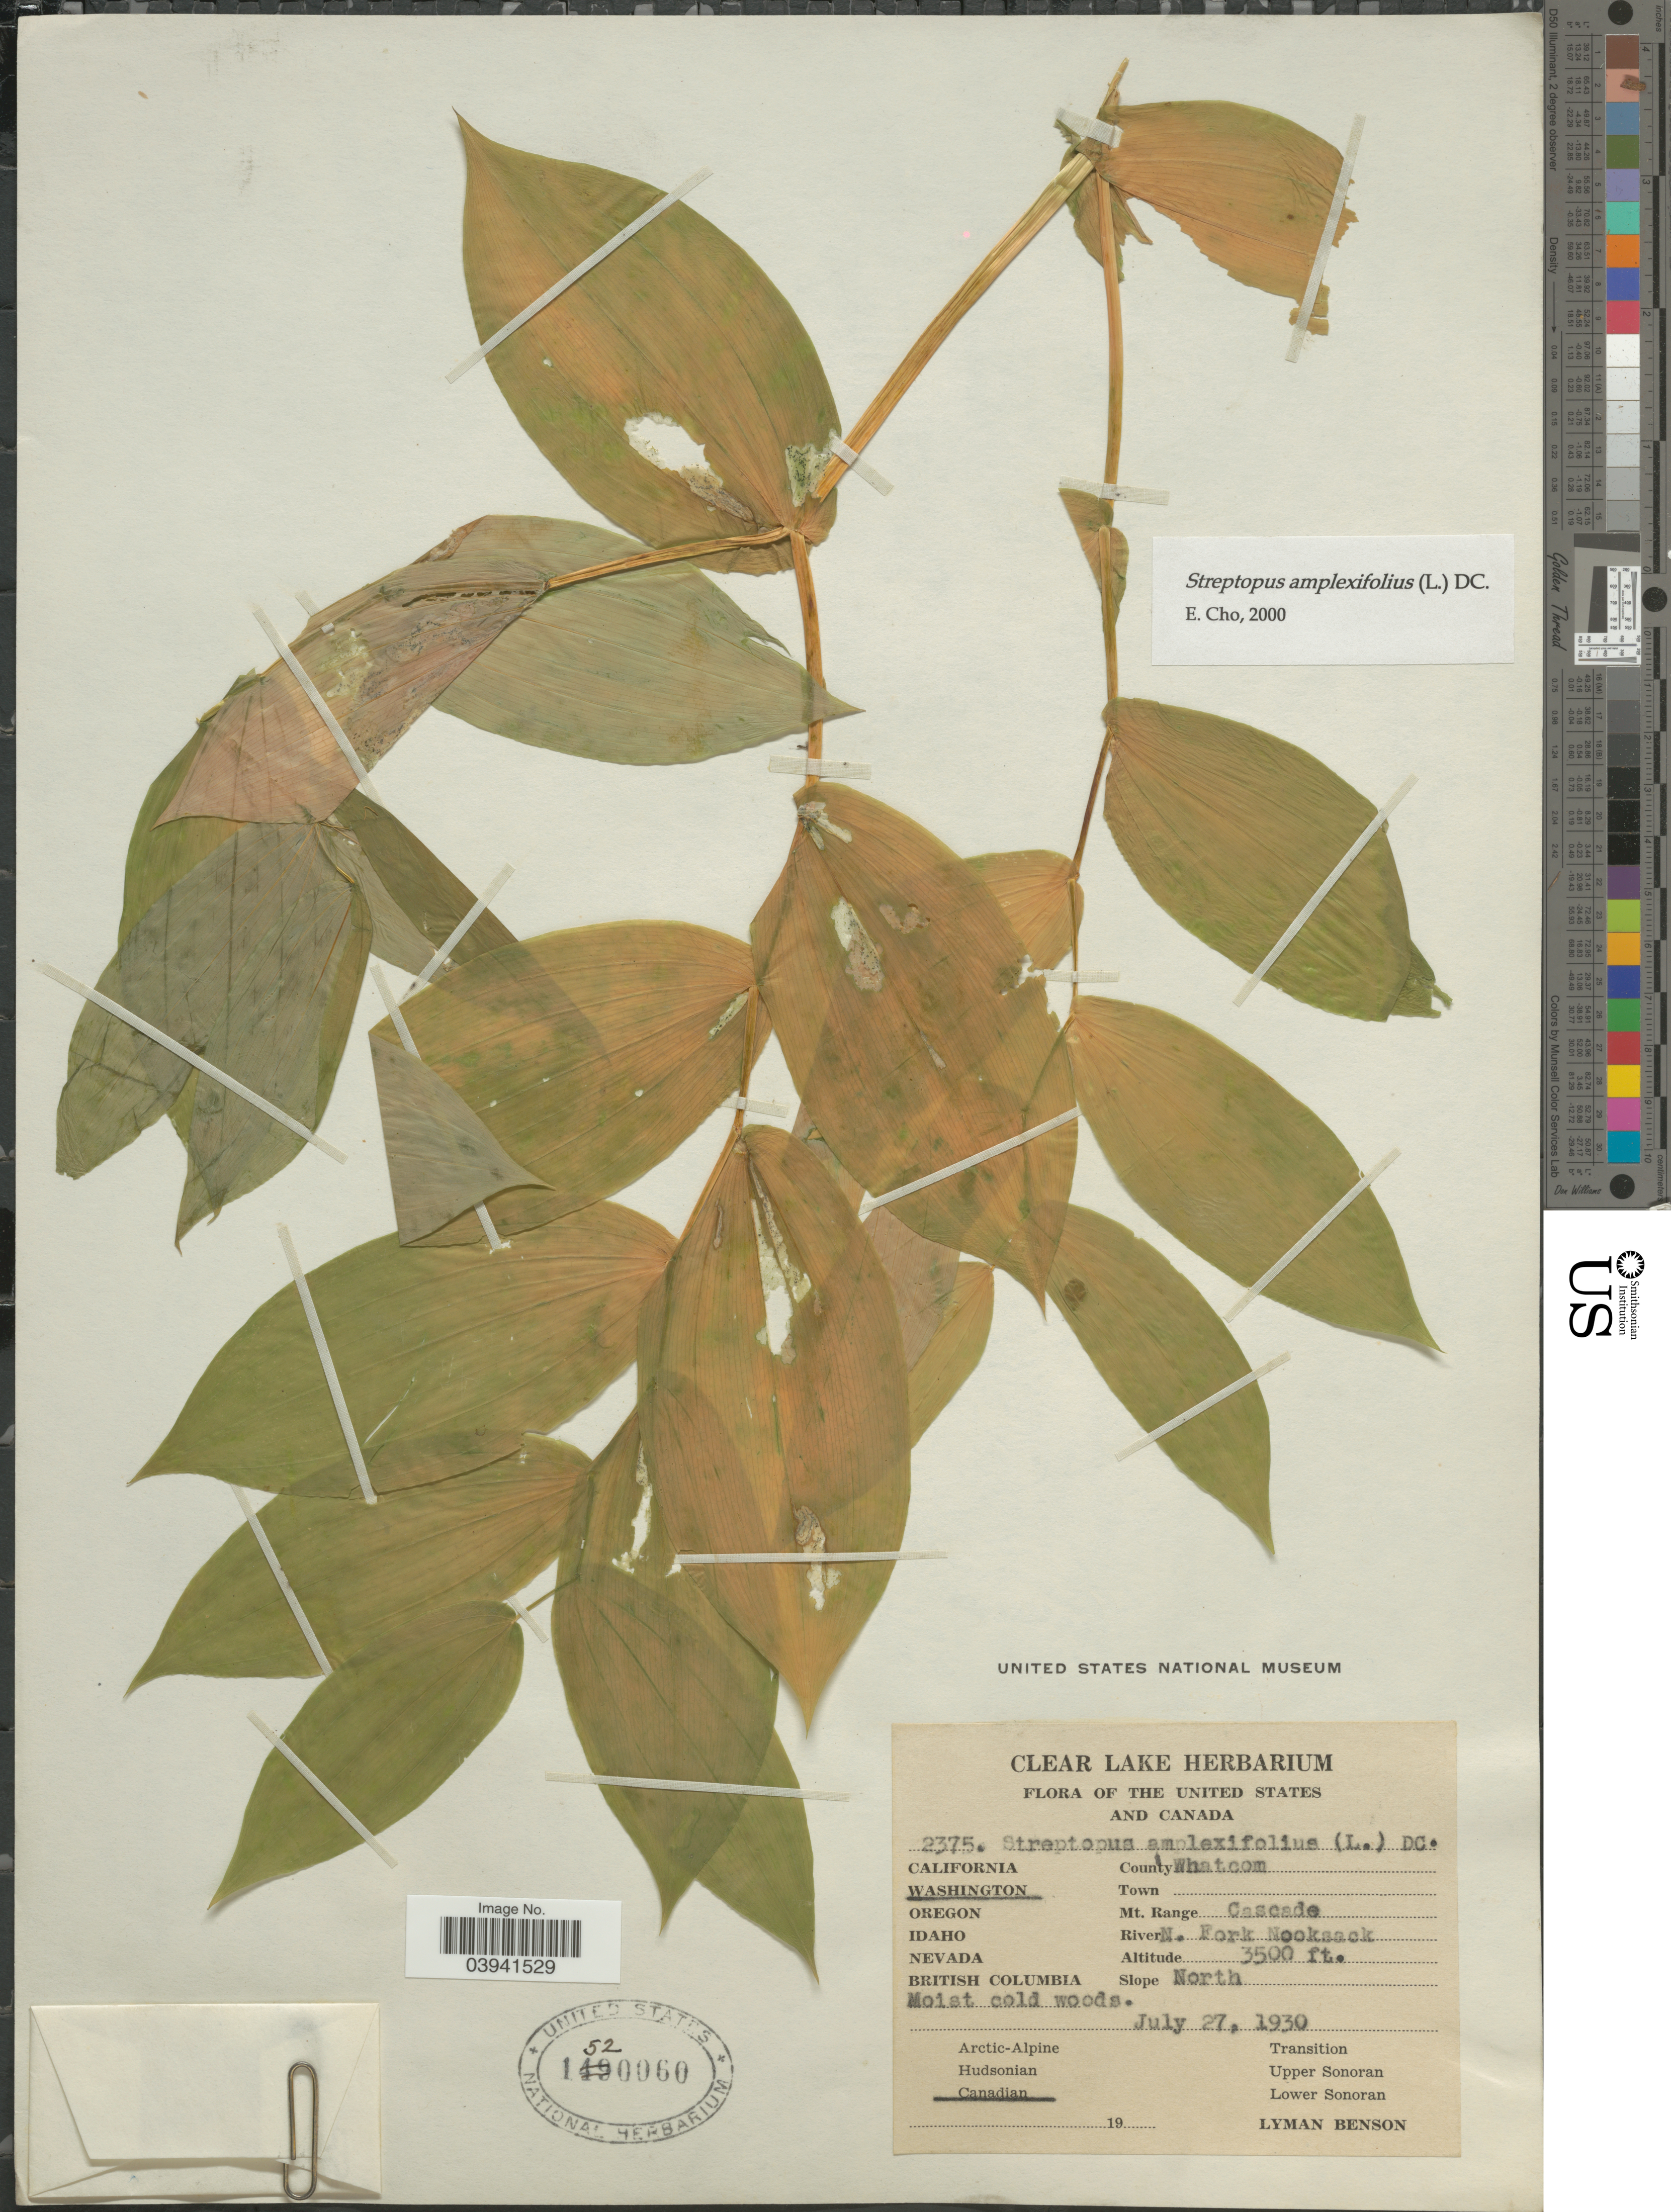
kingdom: Plantae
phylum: Tracheophyta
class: Liliopsida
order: Liliales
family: Liliaceae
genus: Streptopus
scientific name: Streptopus amplexifolius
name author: (L.) DC.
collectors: L. D. Benson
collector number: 2375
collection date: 1930-07-27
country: United States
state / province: Washington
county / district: Whatcom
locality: County Whatcom. Mt. Range Cascade. River N. Fork Nooksack. Slope North. Canadian.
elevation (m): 1067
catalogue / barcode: US 1520060